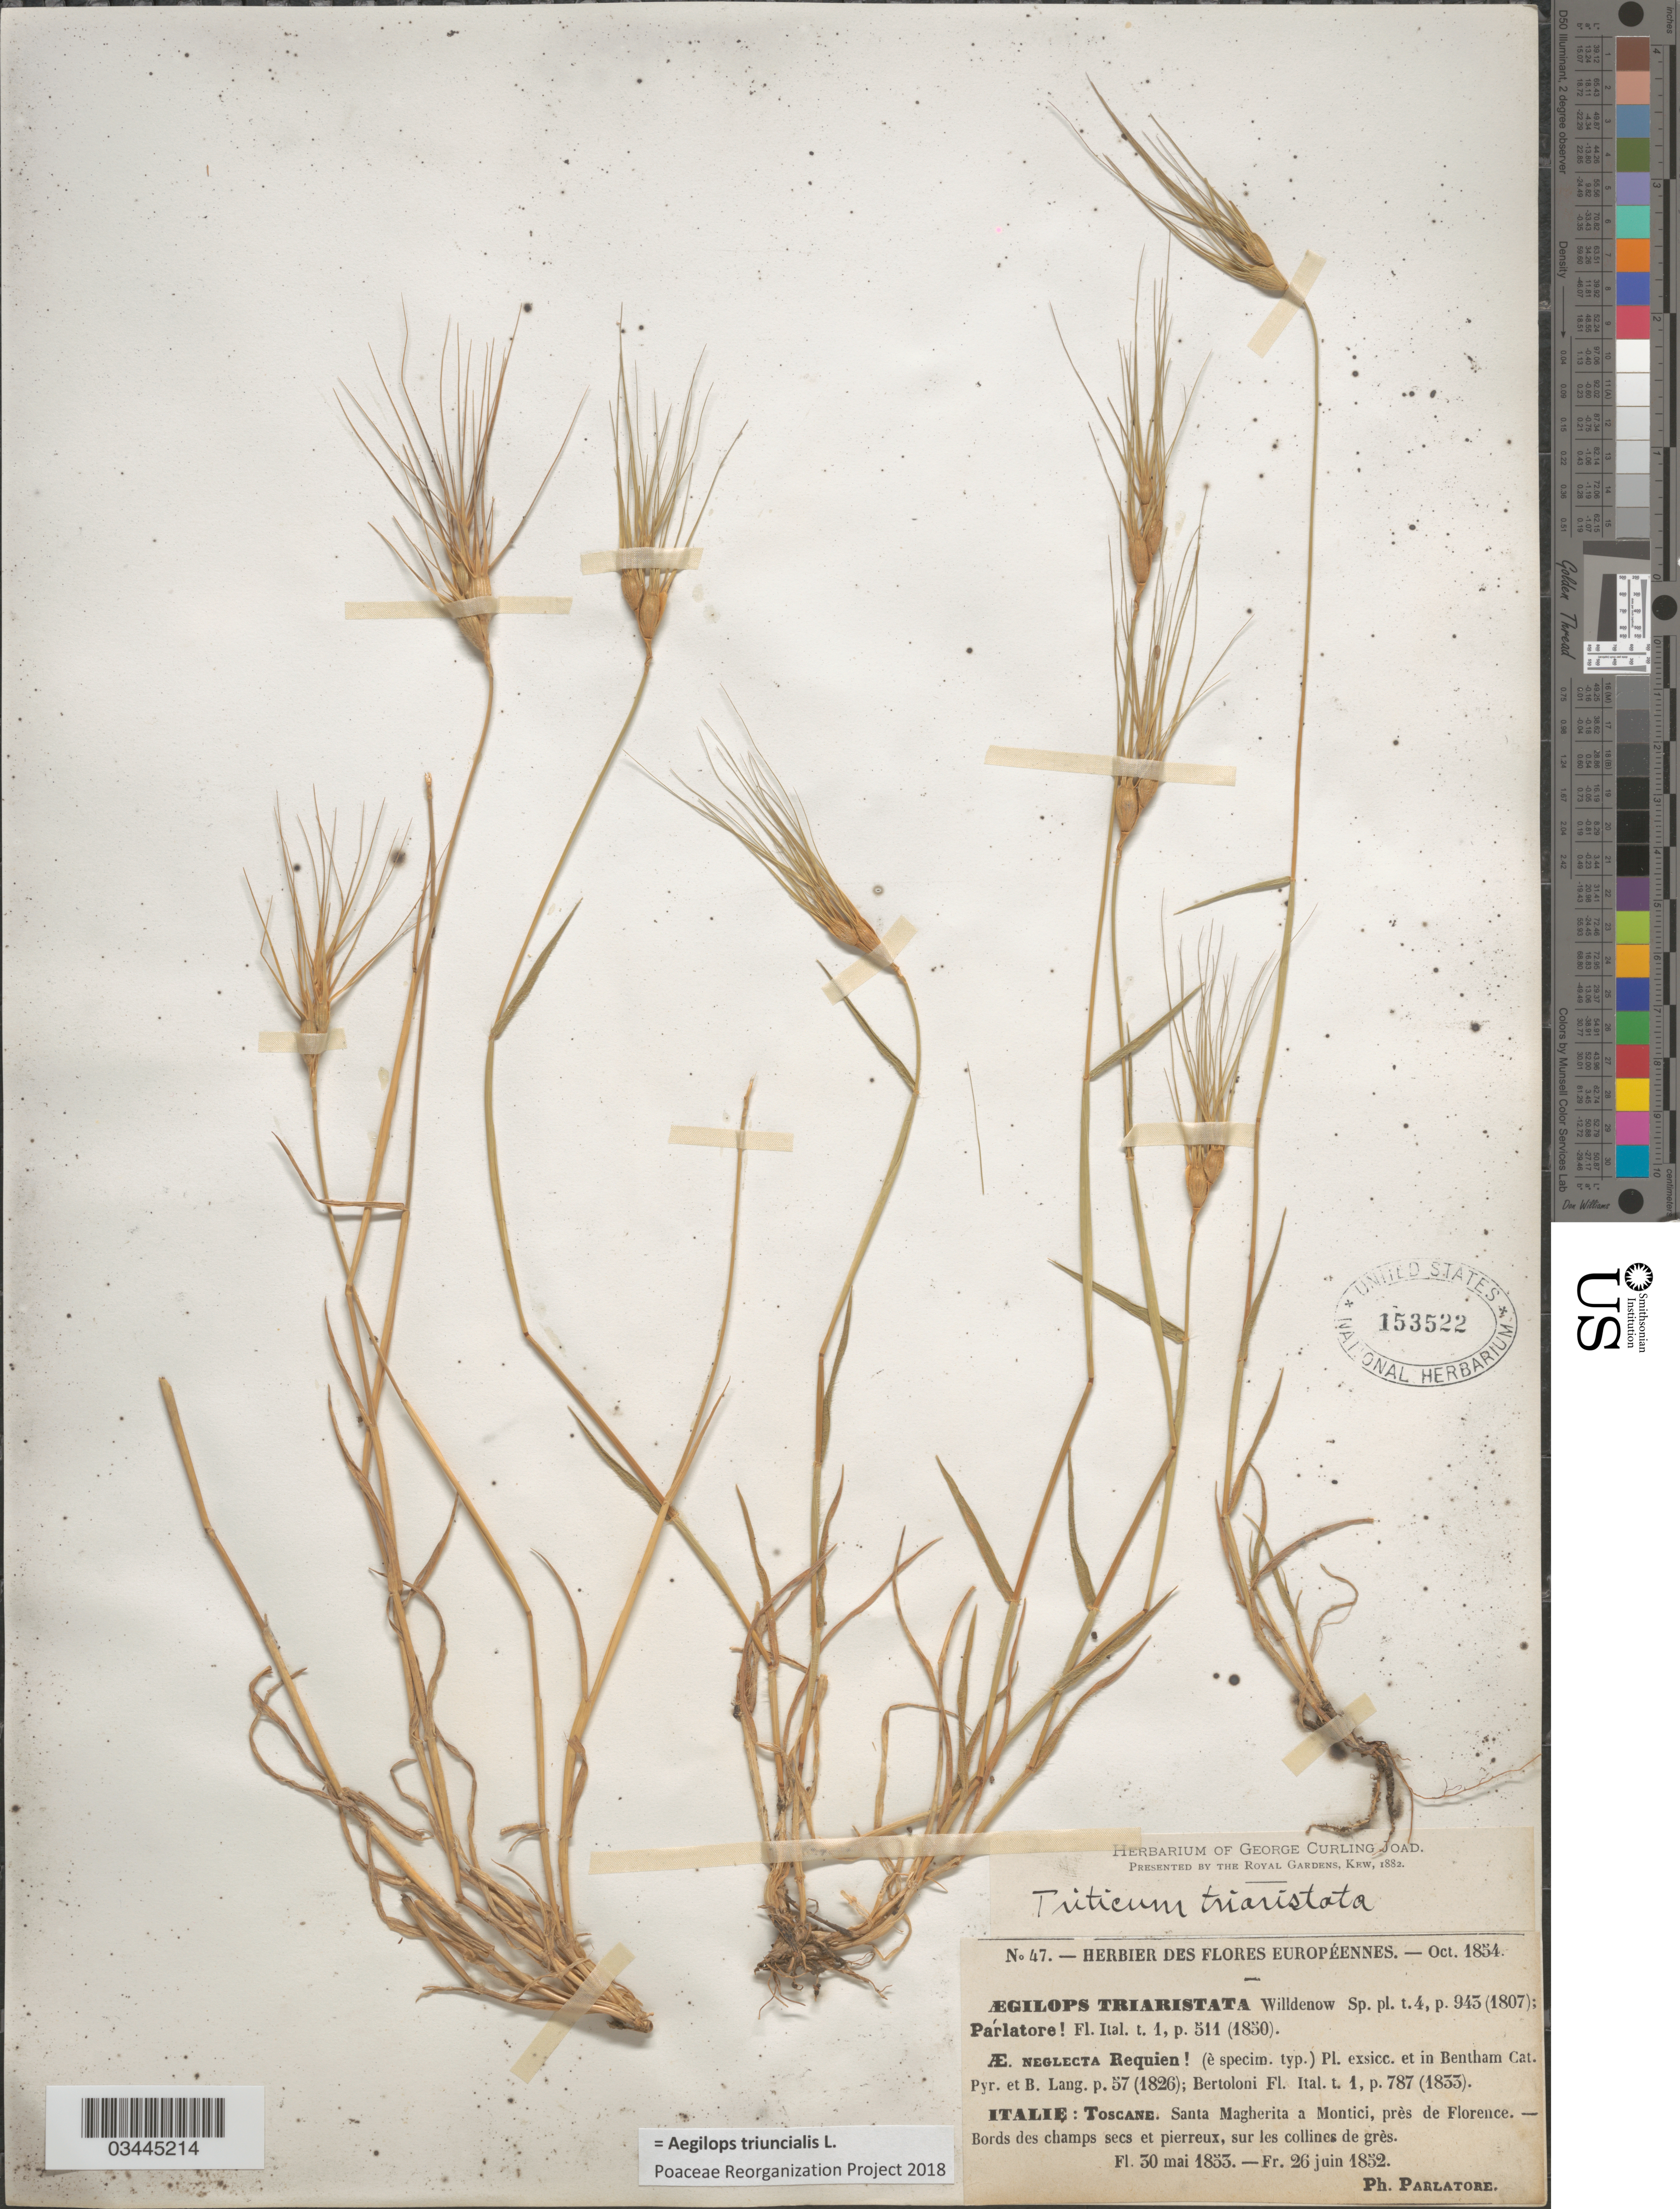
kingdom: Plantae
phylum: Tracheophyta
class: Liliopsida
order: Poales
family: Poaceae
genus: Aegilops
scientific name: Aegilops triuncialis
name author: L.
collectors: P. Parlatore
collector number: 47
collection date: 1852-06-26/1853-05-30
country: Italy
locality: Toscane. Santa Magherita a Montici, près de Florence.-Bords des champs secs et pierreux, sur les collines de grès.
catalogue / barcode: US 153522